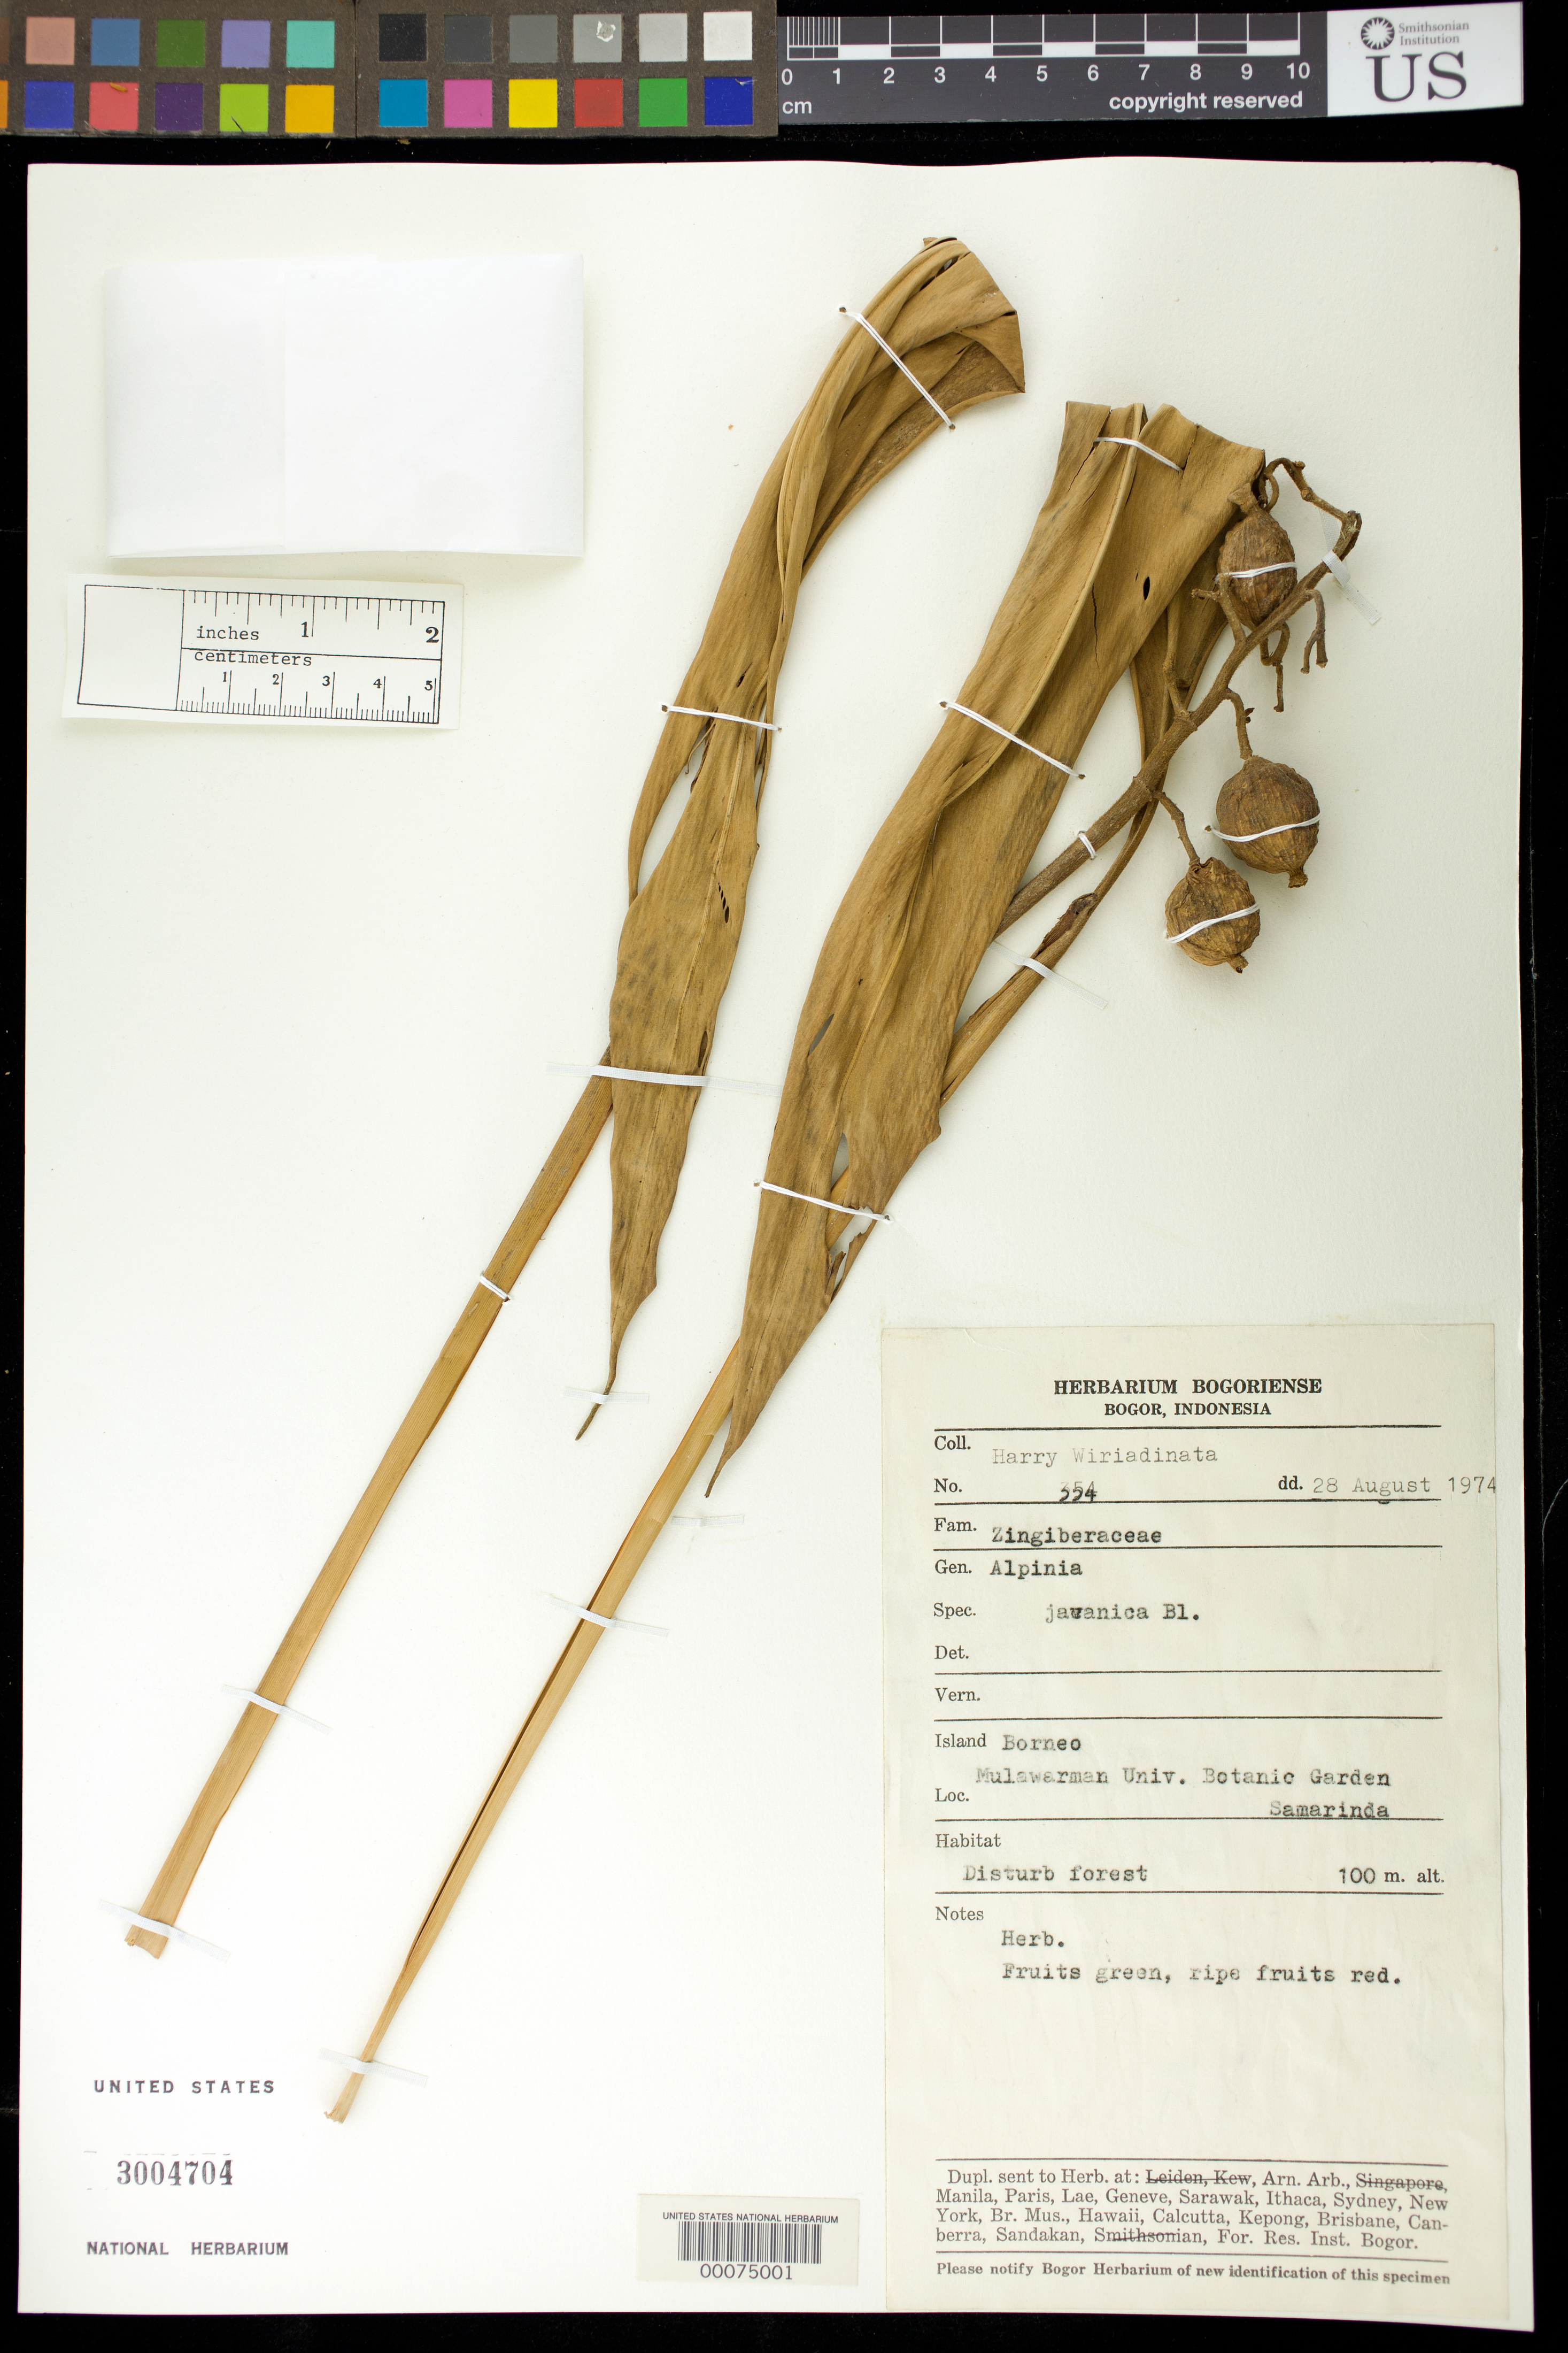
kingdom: Plantae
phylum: Tracheophyta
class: Liliopsida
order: Zingiberales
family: Zingiberaceae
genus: Alpinia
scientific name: Alpinia javanica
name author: Blume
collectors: H. Wiriadinata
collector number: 354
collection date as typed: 28 Aug 1974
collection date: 1974-08-28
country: Indonesia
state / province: Kalimantan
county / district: Kalimantan Timur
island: Borneo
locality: Mulawarman univ. botanic garden, samarinda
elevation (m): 100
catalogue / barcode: US 3004704